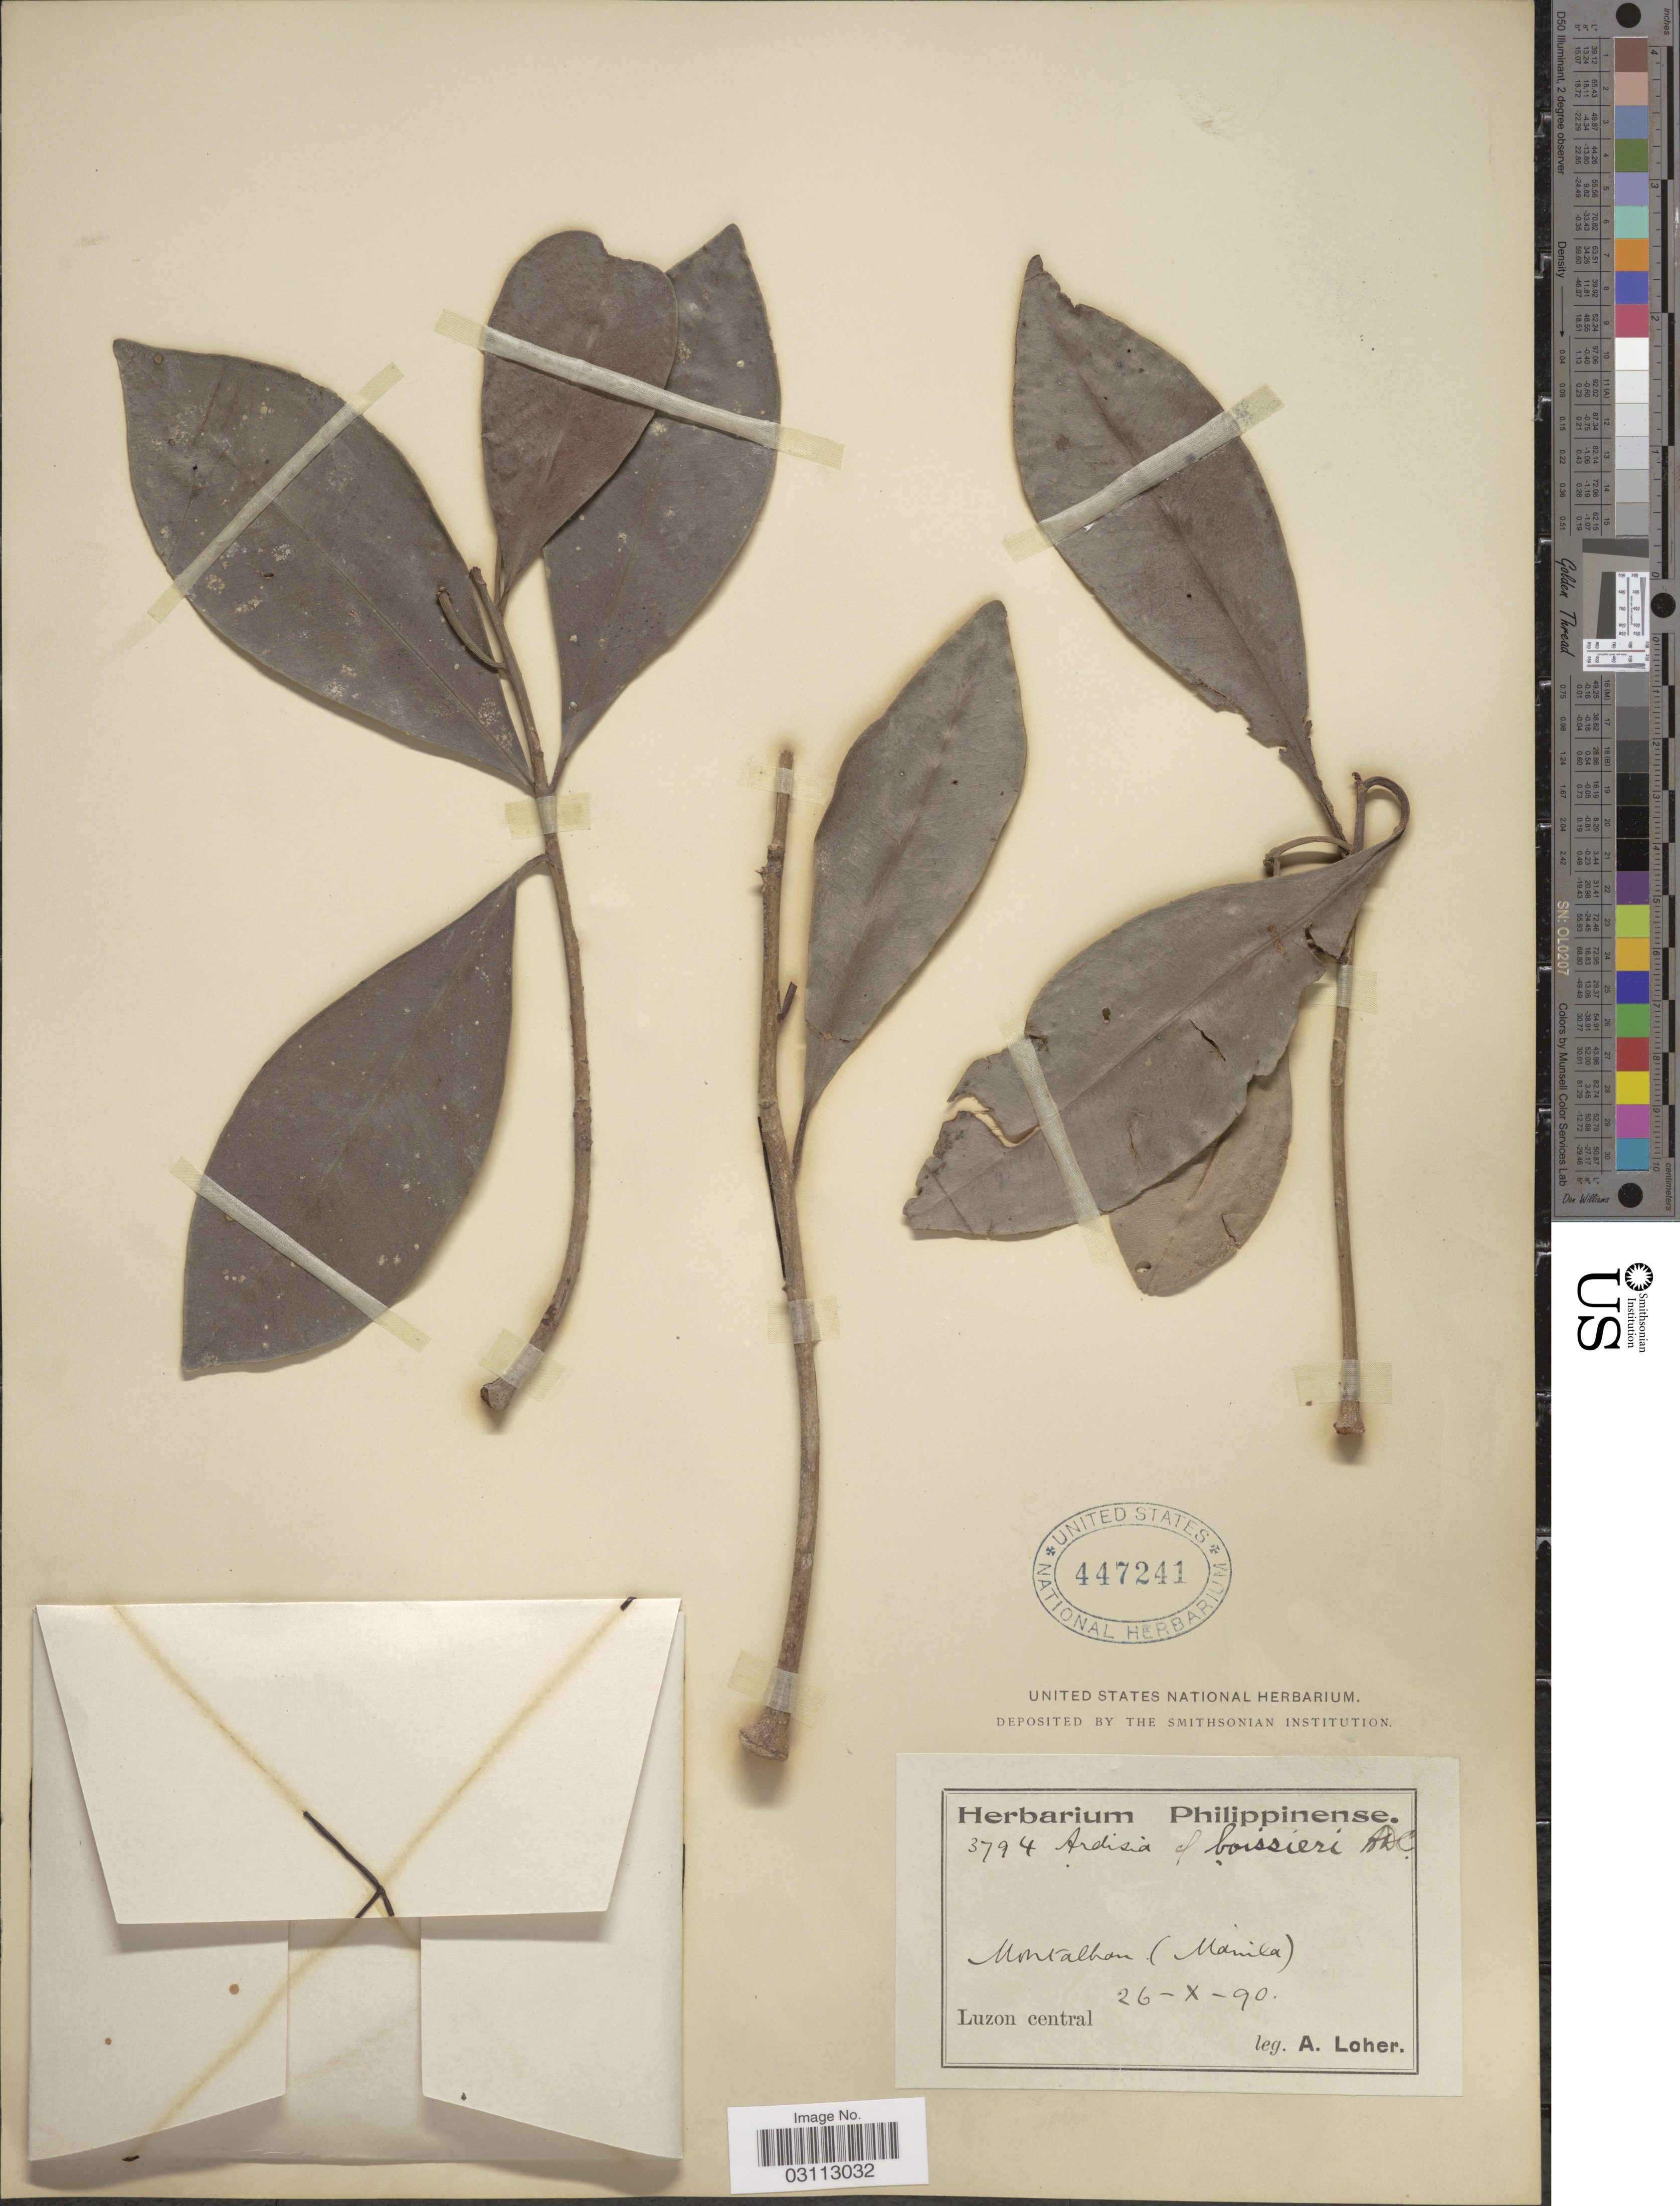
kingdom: Plantae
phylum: Tracheophyta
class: Magnoliopsida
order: Ericales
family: Primulaceae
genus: Ardisia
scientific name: Ardisia squamulosa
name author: C. Presl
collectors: A. Loher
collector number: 3794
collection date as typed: Transcribed d/m/y: 26/10/90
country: Philippines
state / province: Central Luzon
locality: Montalban (Manila). Luzon central.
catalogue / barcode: US 447241